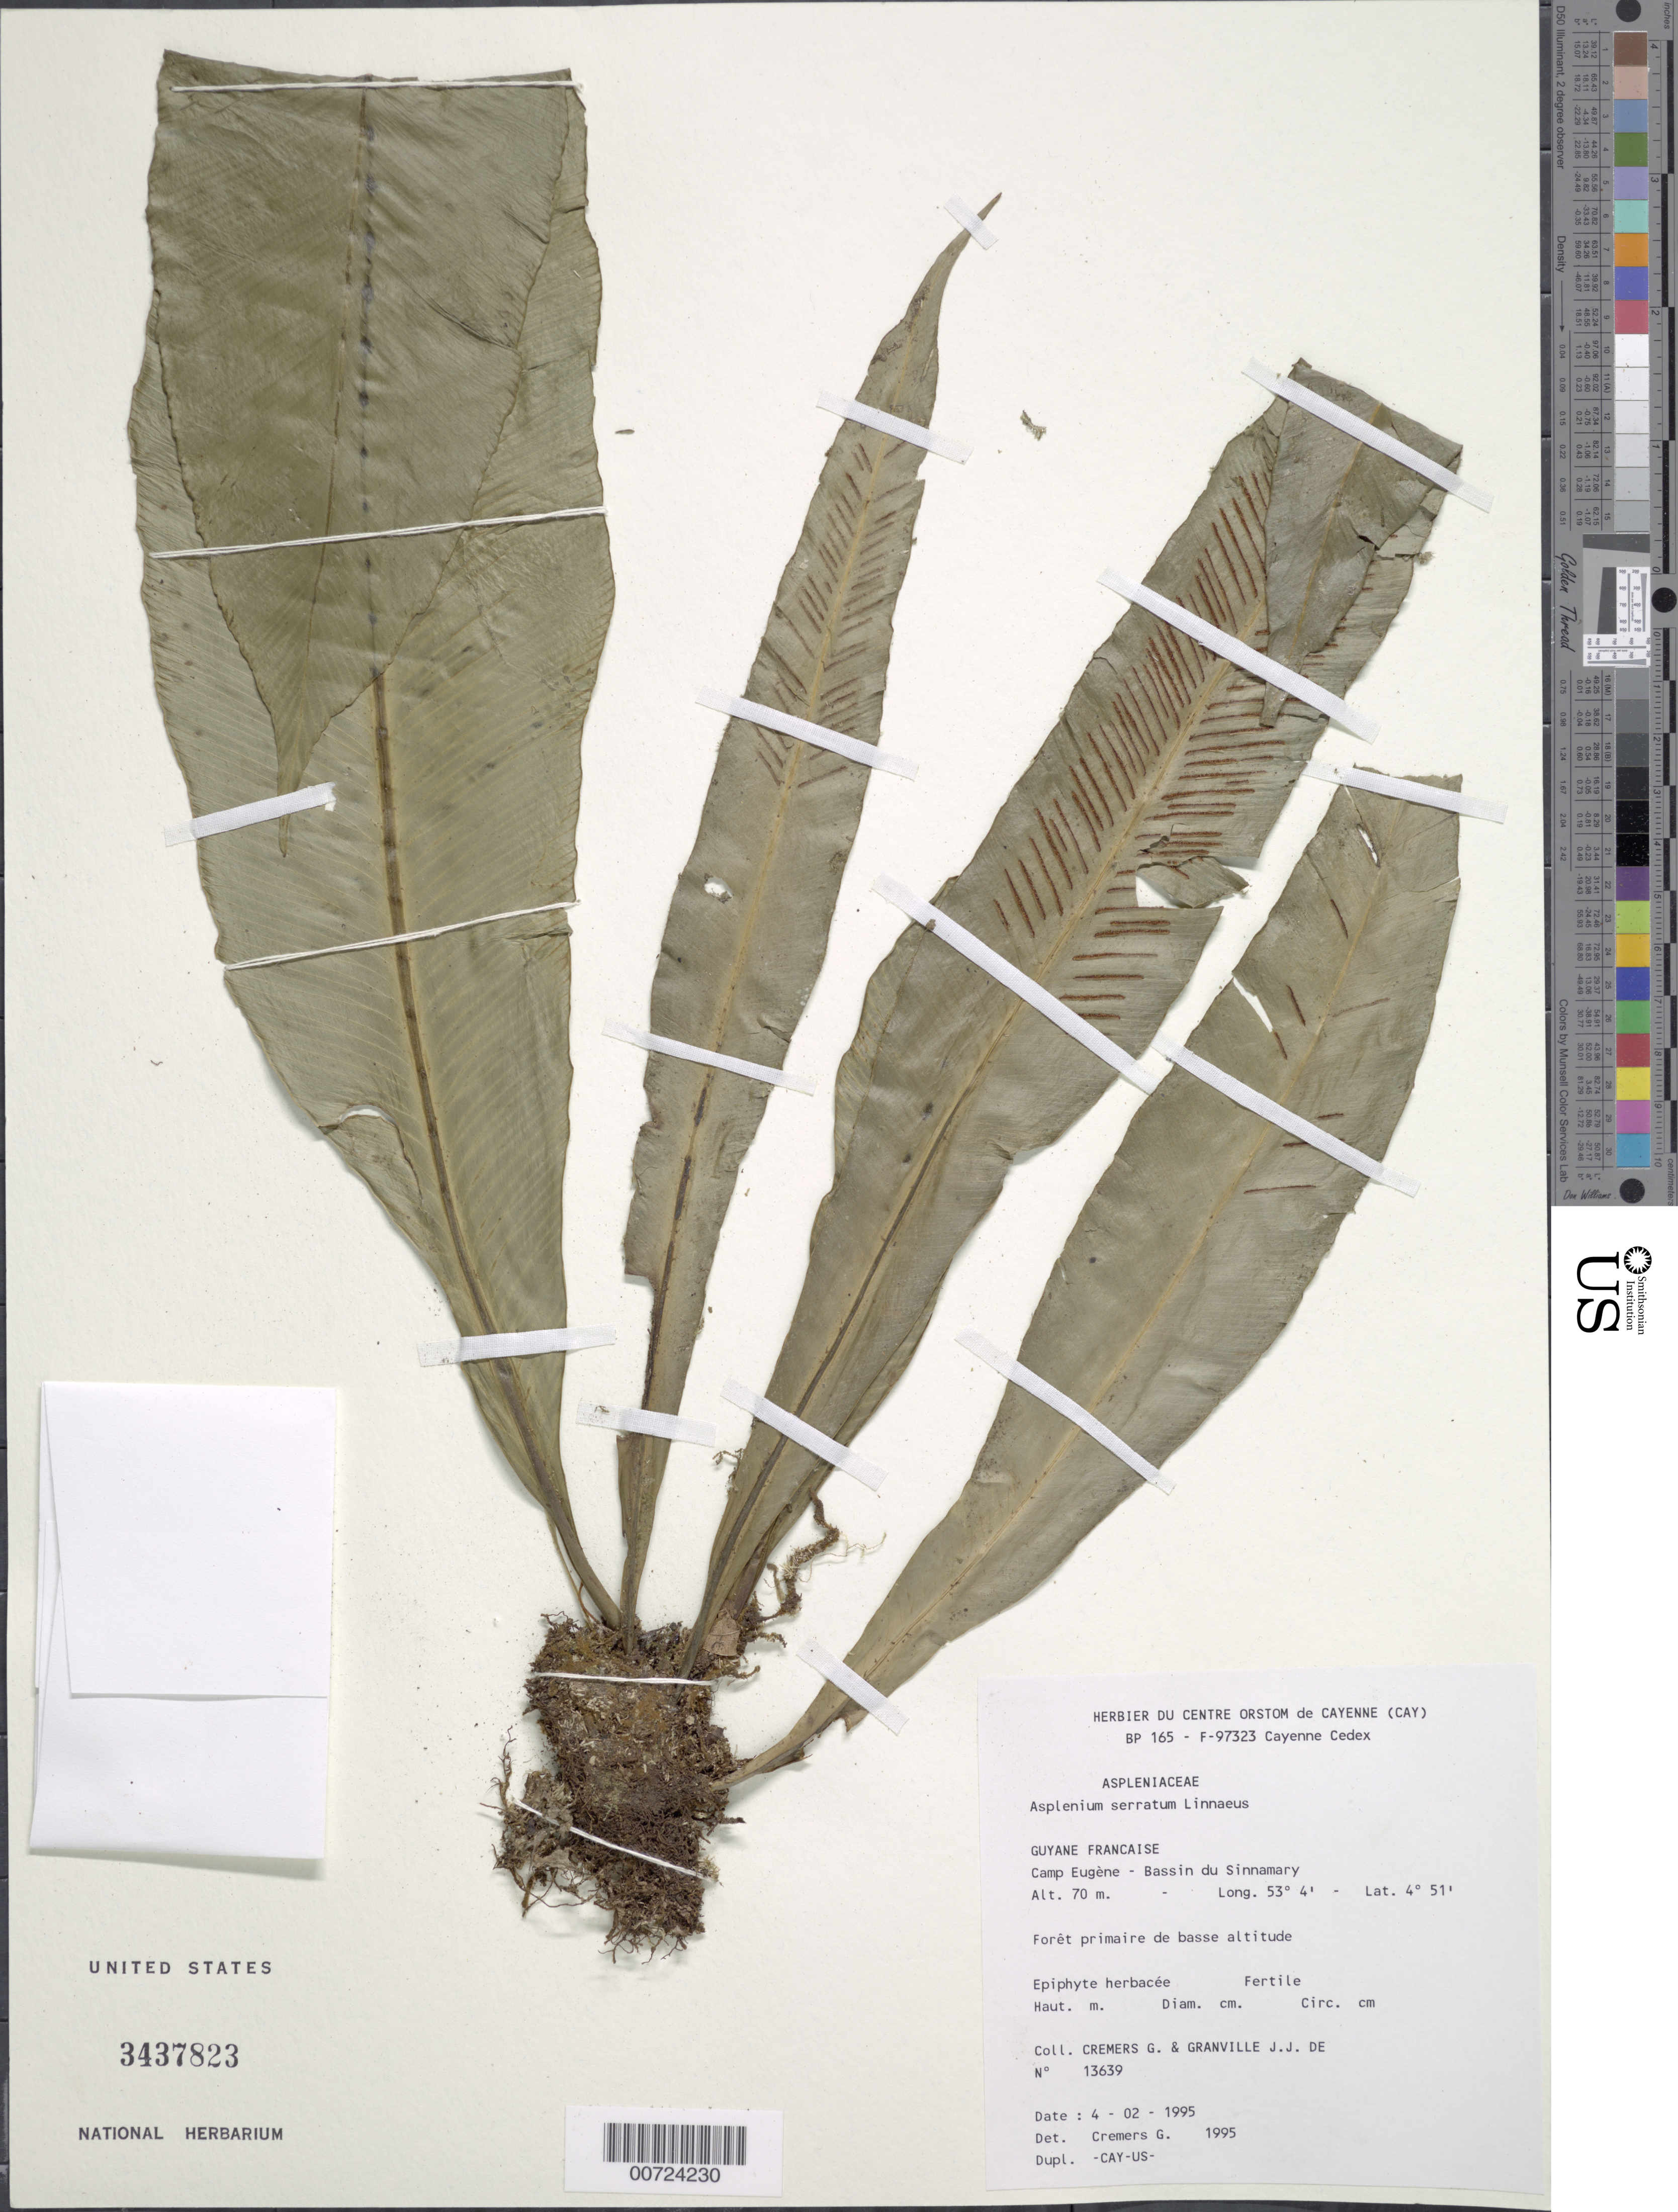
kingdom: Plantae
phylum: Tracheophyta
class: Polypodiopsida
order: Polypodiales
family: Aspleniaceae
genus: Asplenium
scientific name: Asplenium serratum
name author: L.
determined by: Cremers, Georges A.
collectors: G. Cremers & J.-J. de Granville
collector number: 13639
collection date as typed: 4-Feb-95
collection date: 1995-02-04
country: French Guiana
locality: Camp Eugène, Bassin du Sinnamary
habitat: Low primary forest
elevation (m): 70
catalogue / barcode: US 3437823